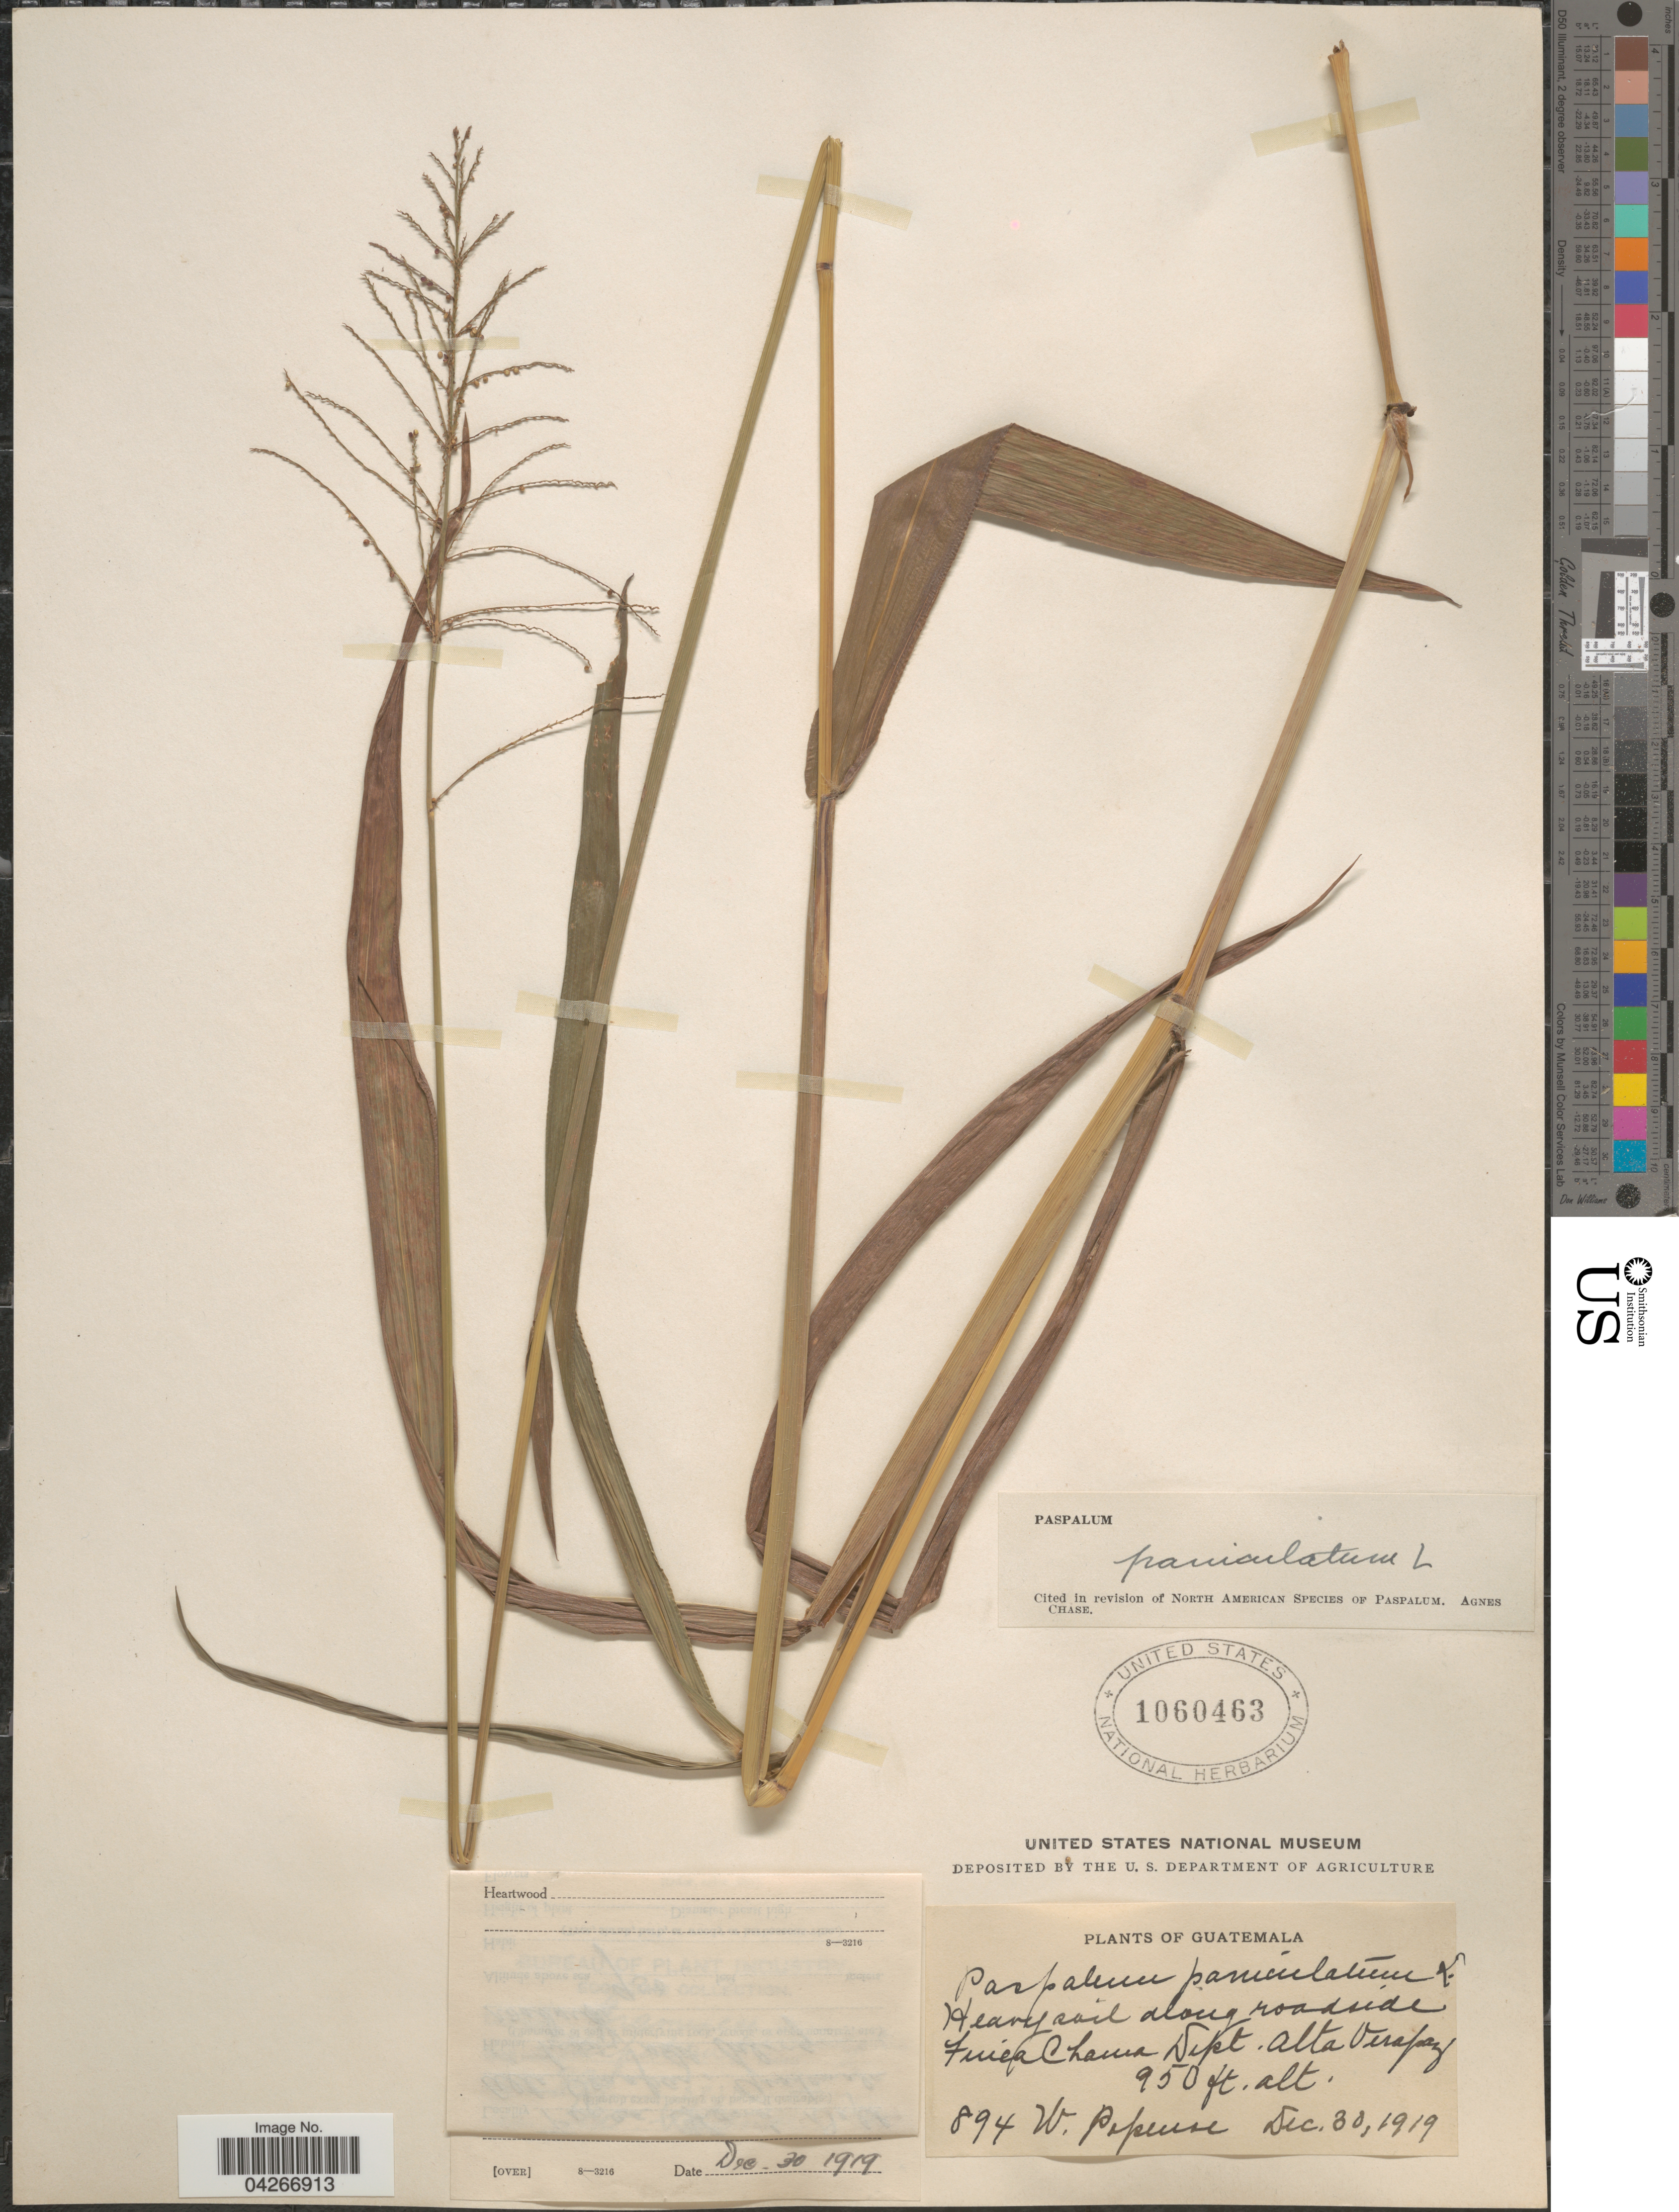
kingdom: Plantae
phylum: Tracheophyta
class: Liliopsida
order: Poales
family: Poaceae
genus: Paspalum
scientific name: Paspalum paniculatum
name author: L.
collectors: W. Popenoe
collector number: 894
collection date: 1919-12-30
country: Guatemala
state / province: Alta Verapaz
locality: Finca Chama Dept. Alta Verapaz.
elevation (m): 290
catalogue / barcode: US 1060463